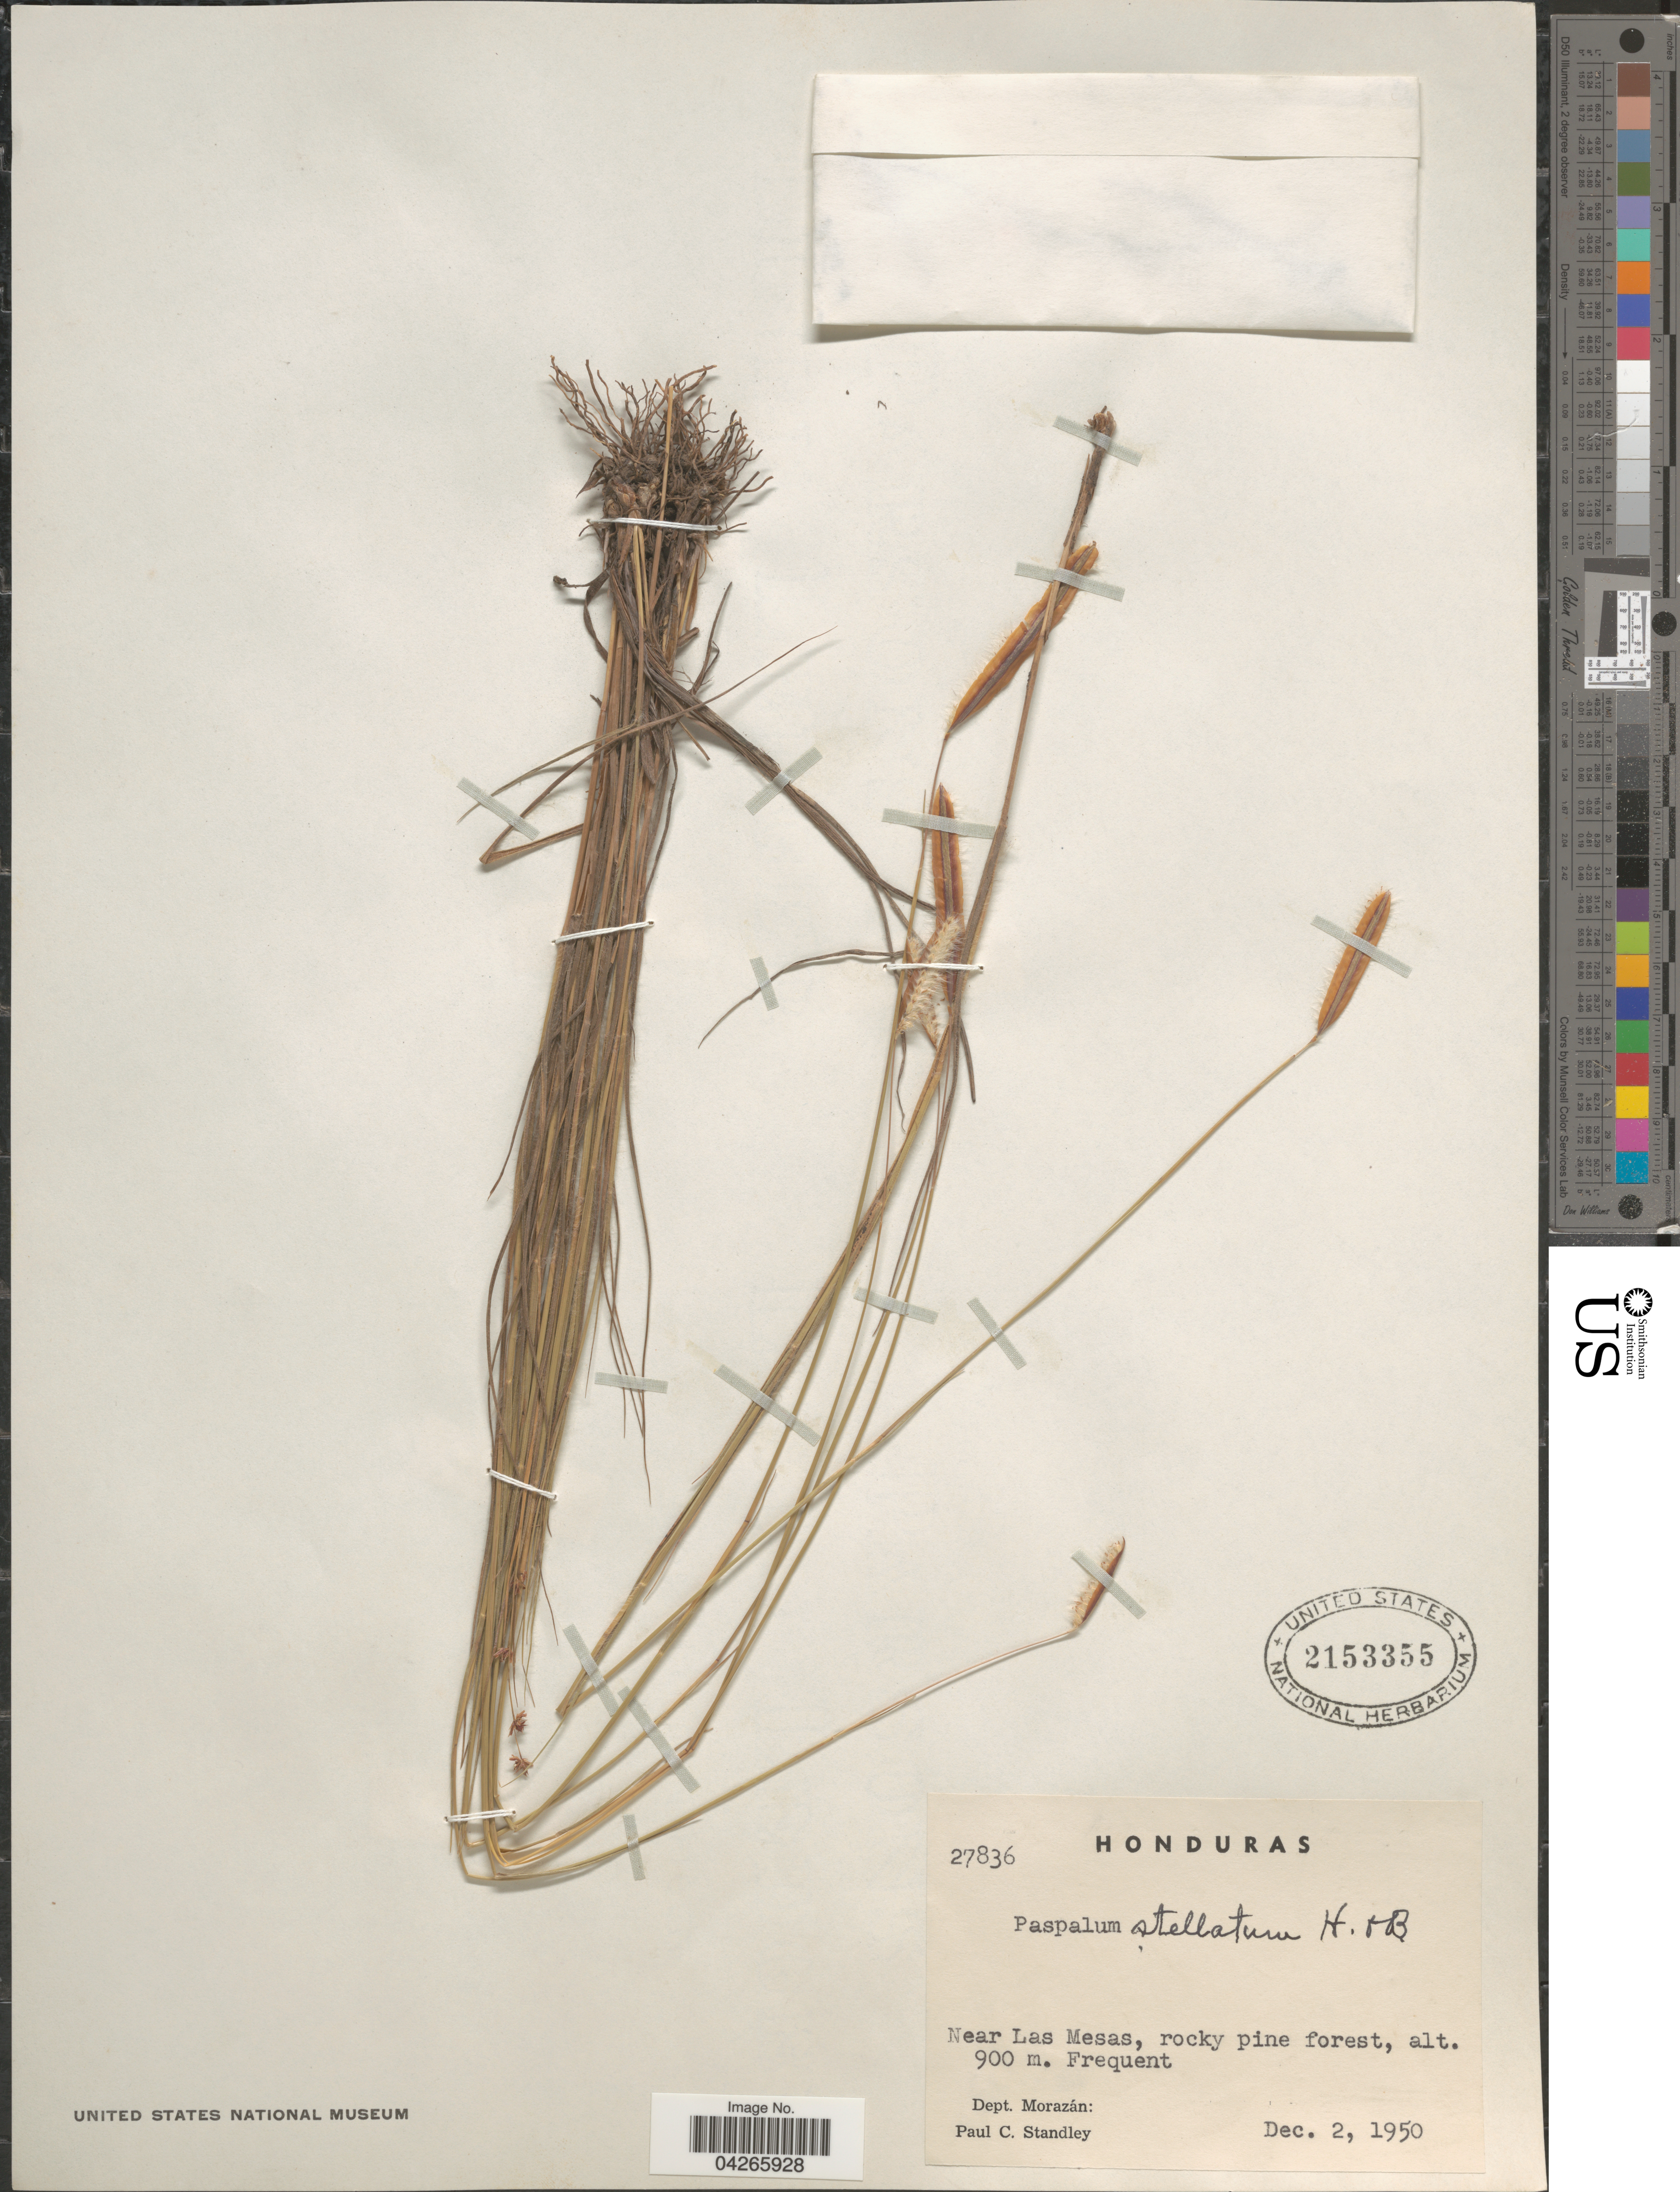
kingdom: Plantae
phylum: Tracheophyta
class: Liliopsida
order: Poales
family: Poaceae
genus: Paspalum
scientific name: Paspalum stellatum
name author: Humb. & Bonpl. ex Flüggé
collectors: P. C. Standley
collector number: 27836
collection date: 1950-12-02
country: Honduras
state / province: Fco. Morazán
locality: Near Las Mesas. Dept. Morazán.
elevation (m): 900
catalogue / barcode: US 2153355